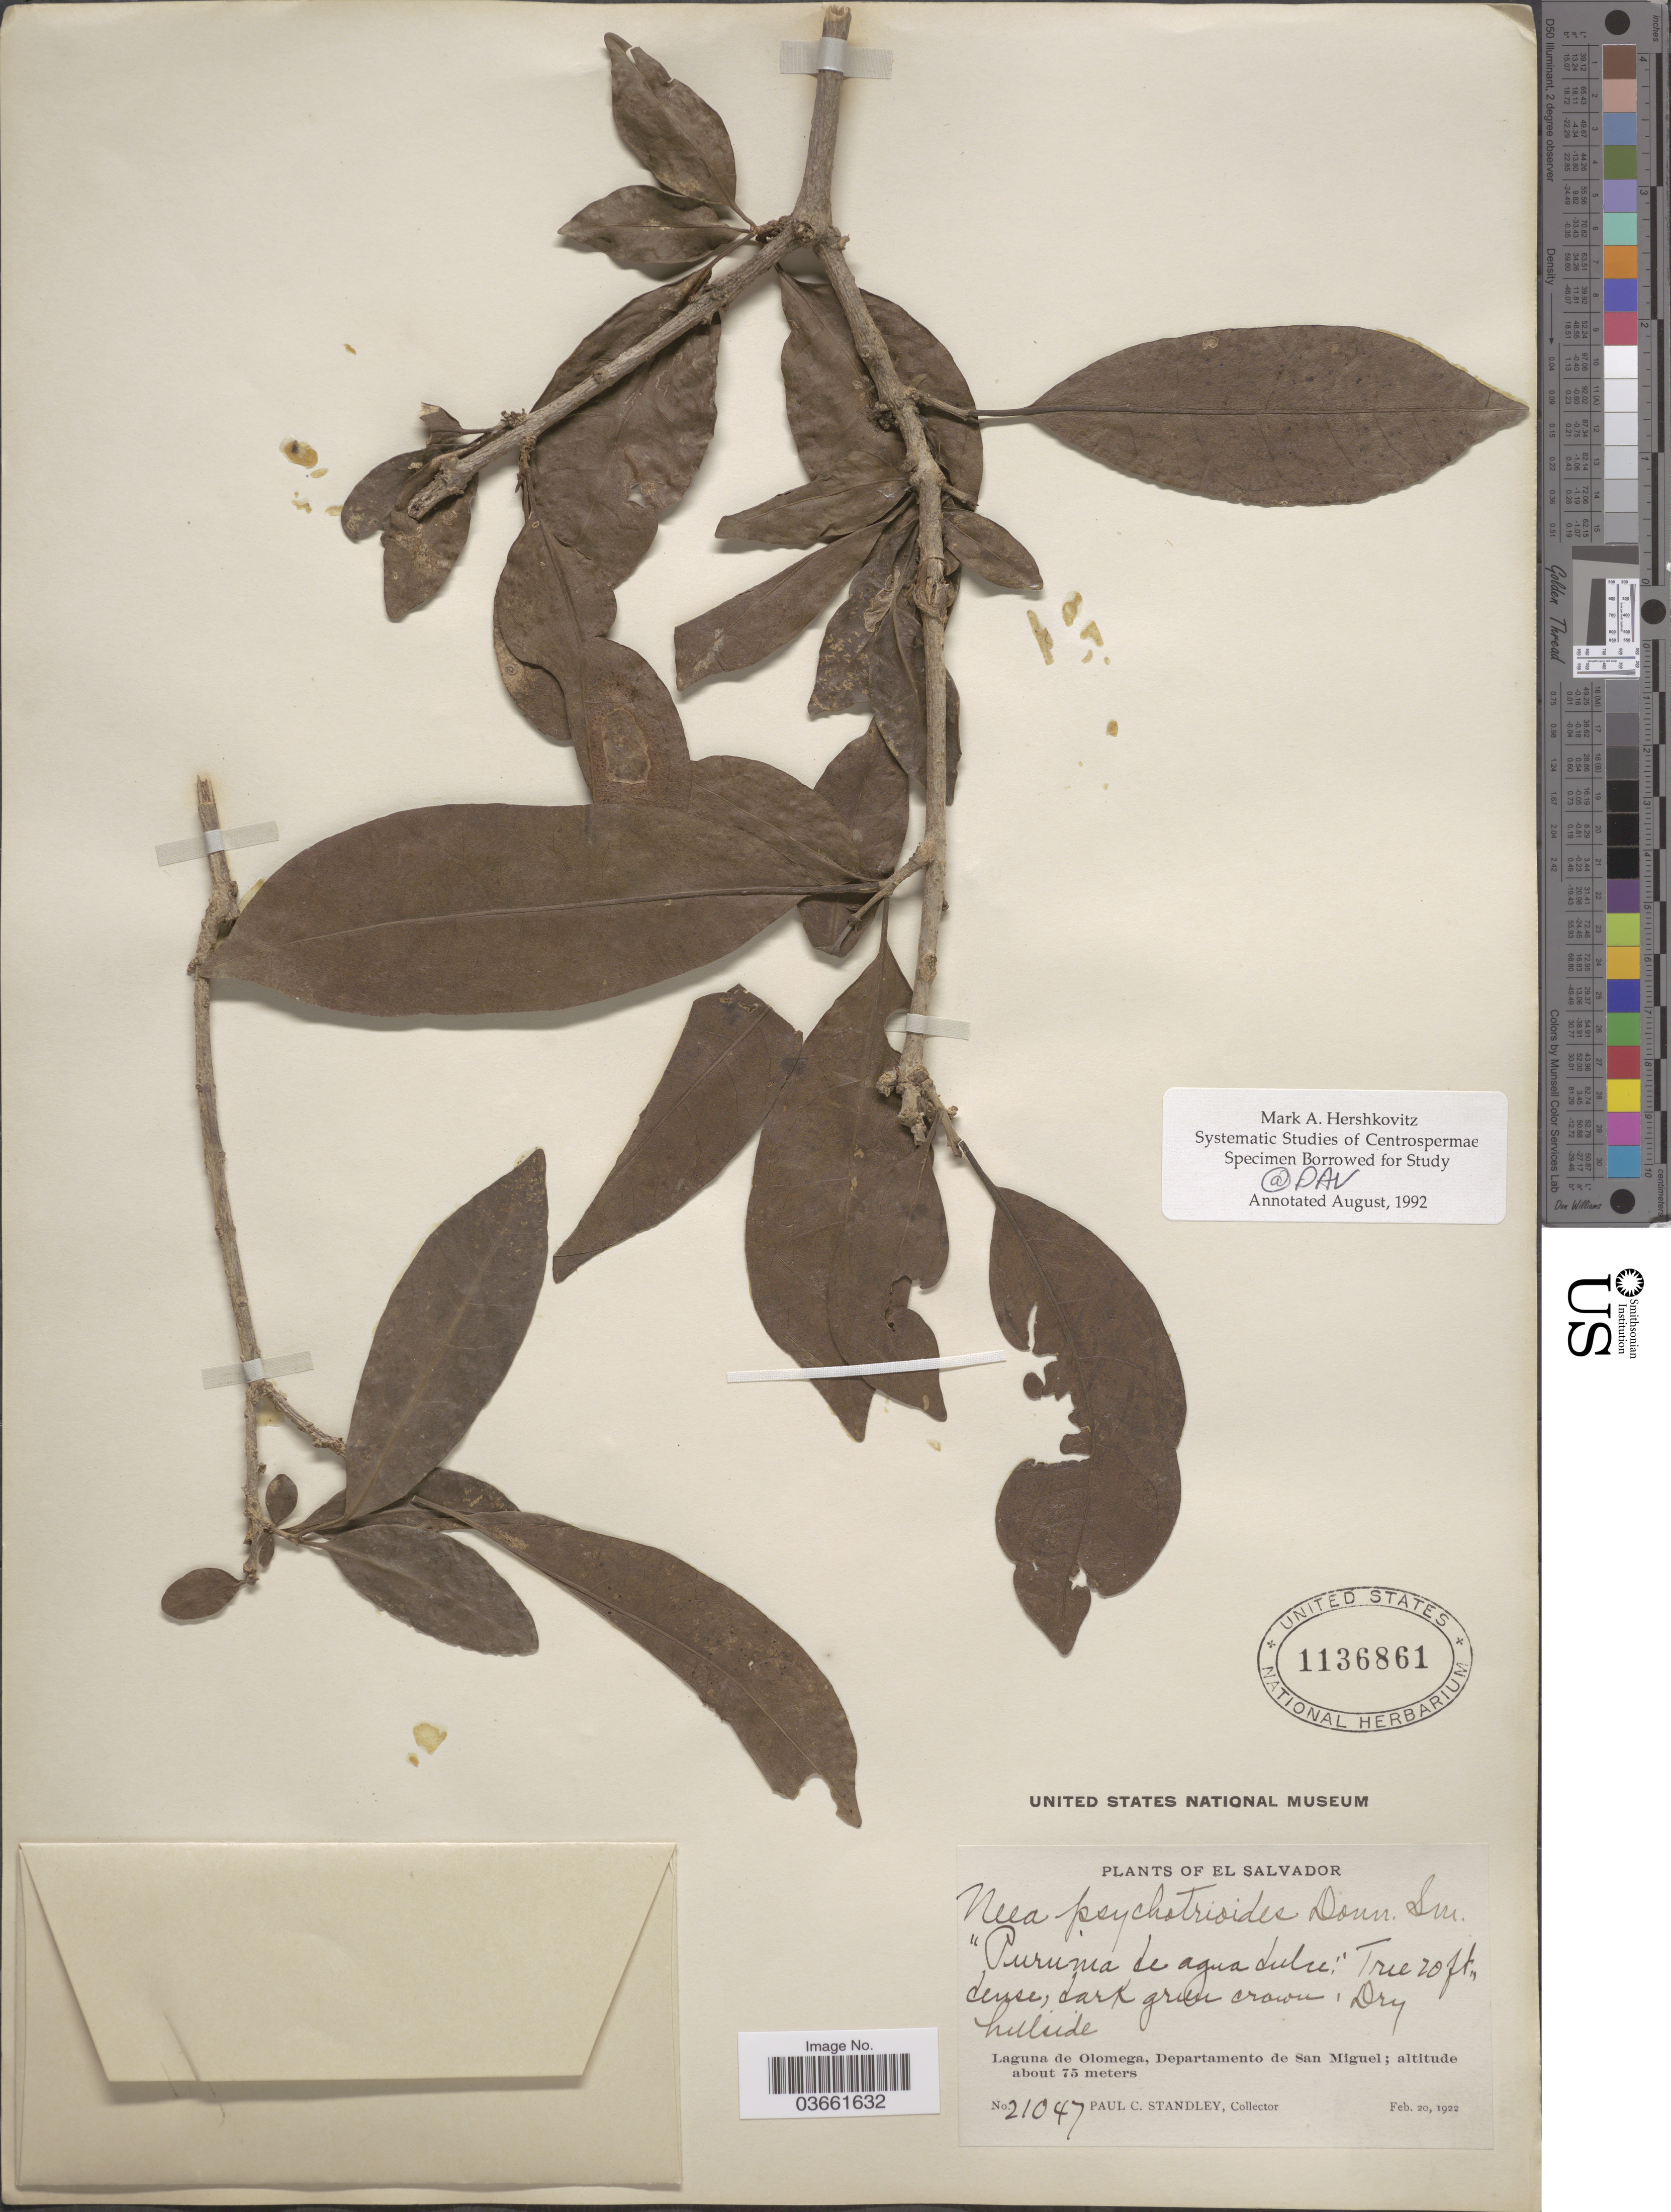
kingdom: Plantae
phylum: Tracheophyta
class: Magnoliopsida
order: Caryophyllales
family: Nyctaginaceae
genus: Neea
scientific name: Neea psychotrioides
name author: Donn. Sm.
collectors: P. C. Standley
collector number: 21047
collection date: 1922-02-20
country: El Salvador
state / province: San Miguel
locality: Laguna de Olomega, Departamento de San Miguel.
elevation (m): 75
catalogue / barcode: US 1136861